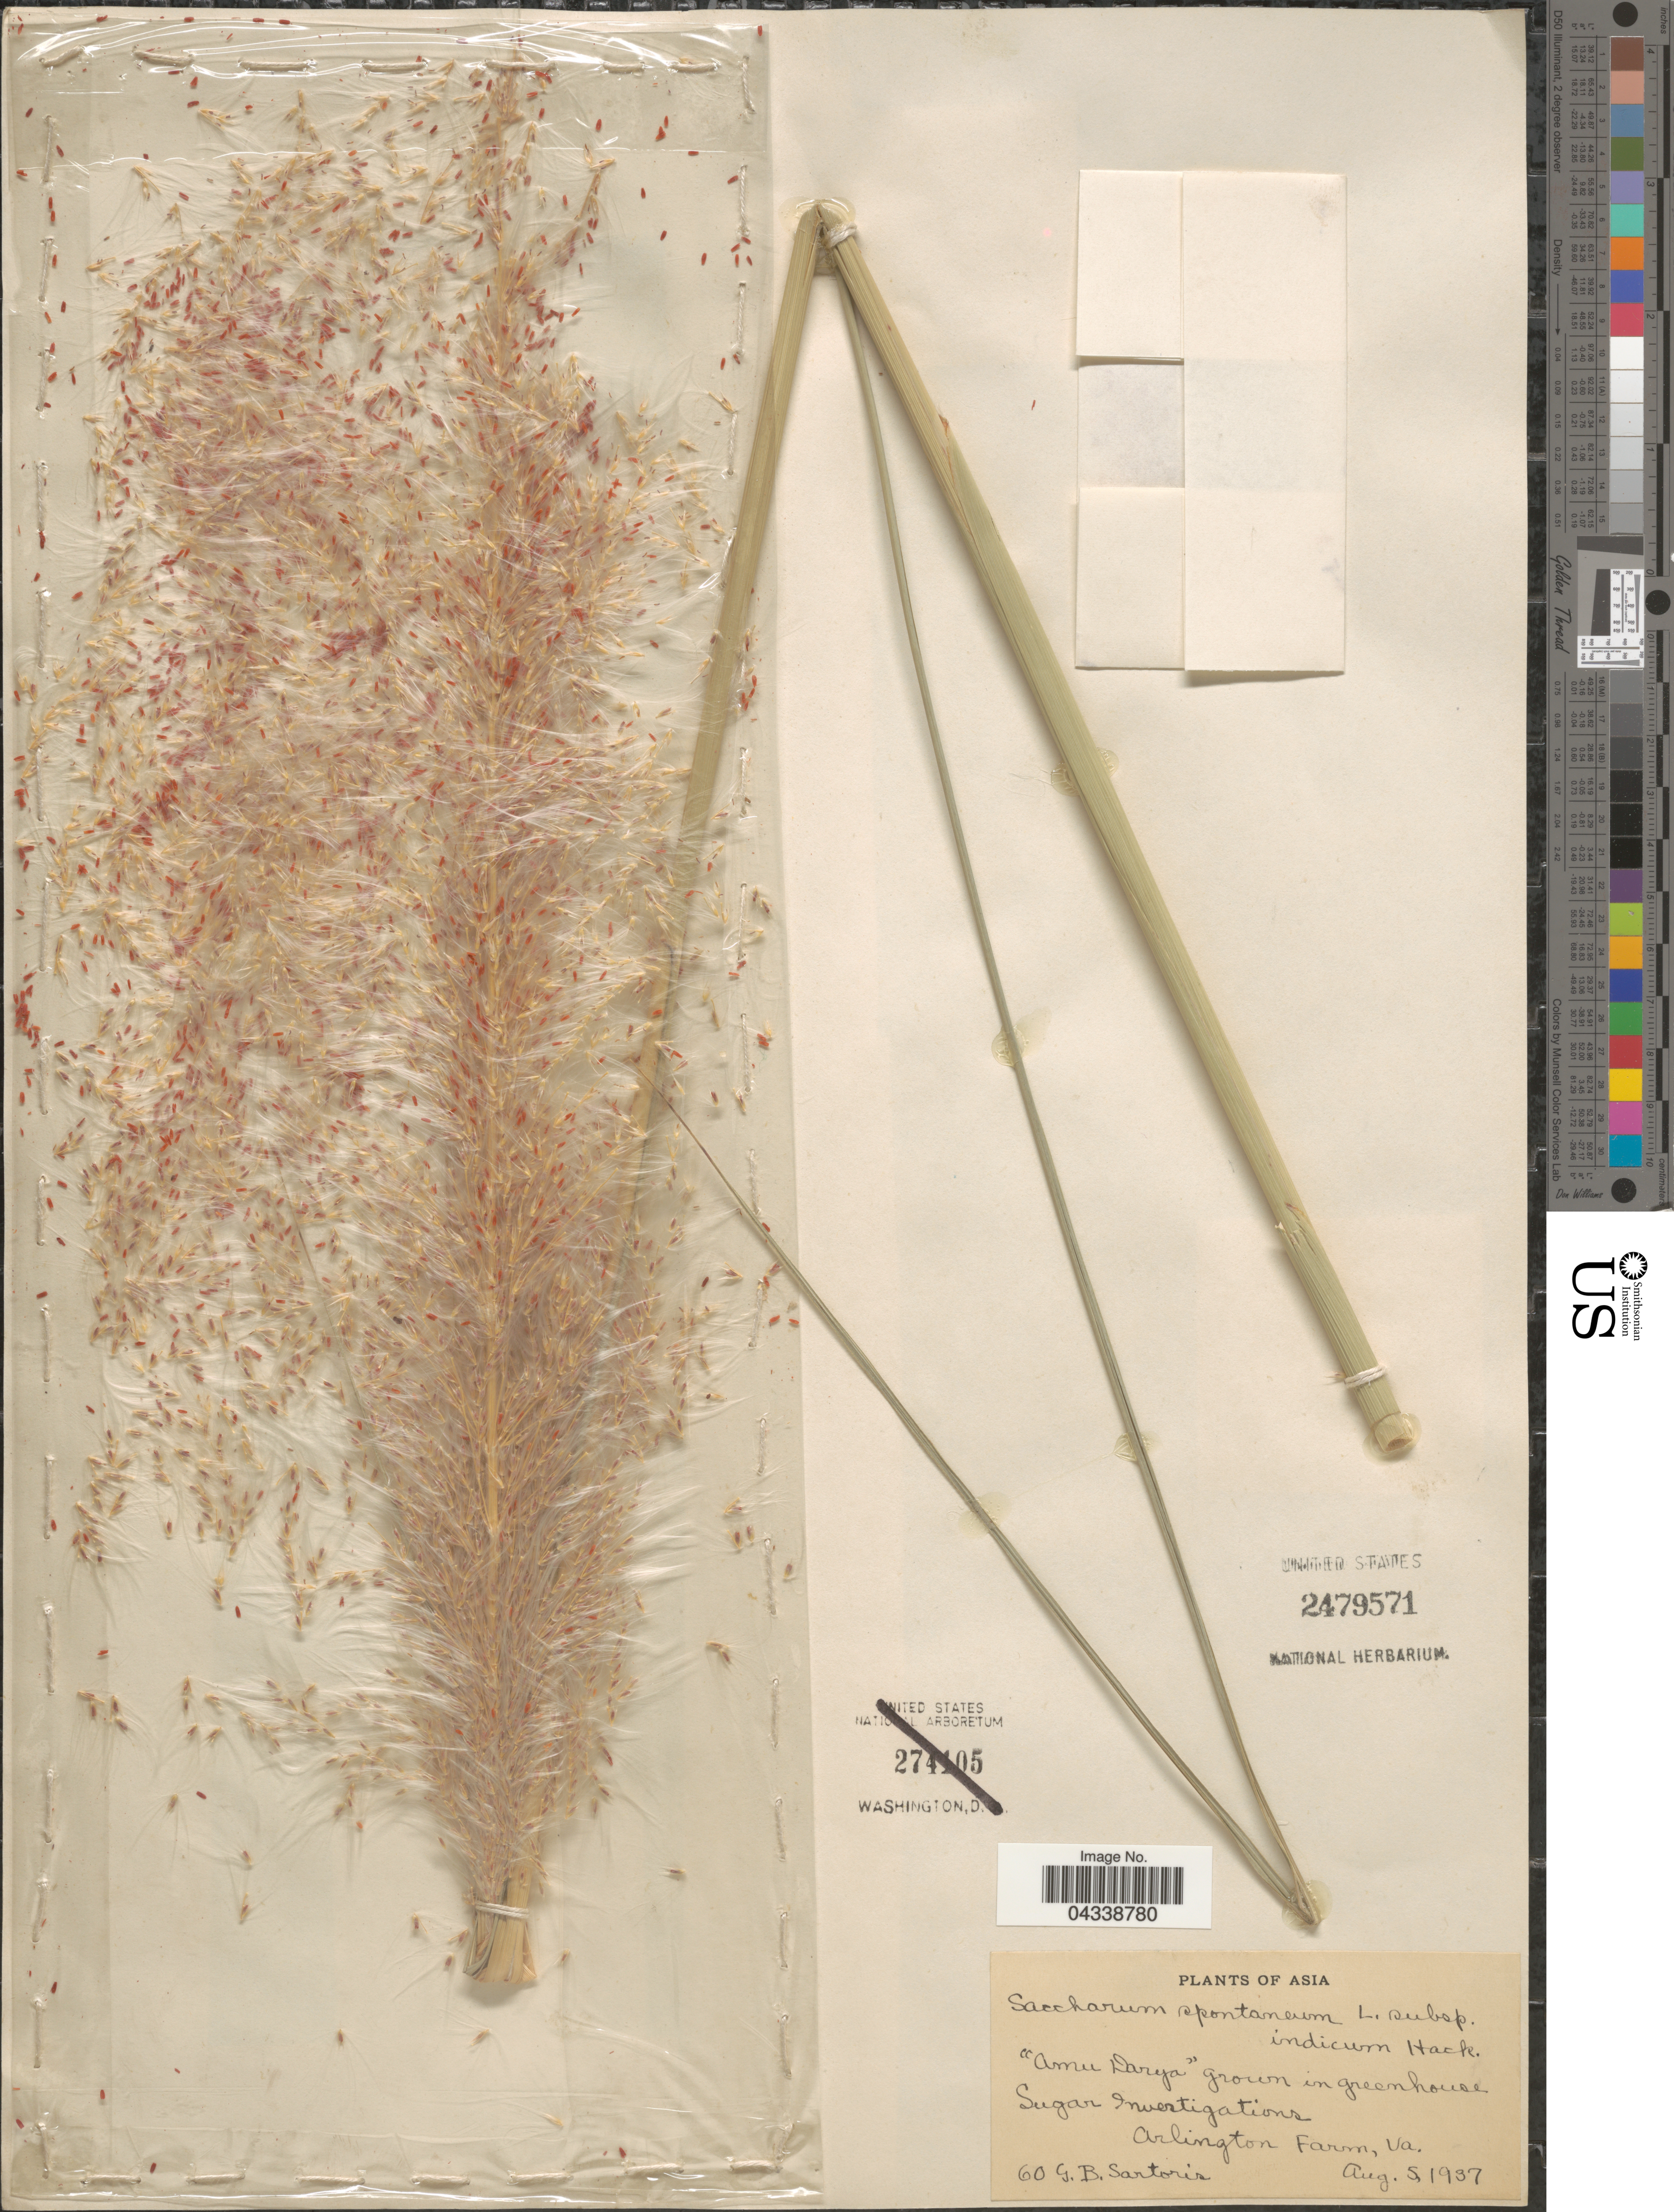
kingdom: Plantae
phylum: Tracheophyta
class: Liliopsida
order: Poales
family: Poaceae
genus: Saccharum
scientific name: Saccharum spontaneum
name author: L.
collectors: G. Sartoris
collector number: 60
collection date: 1937-08-05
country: United States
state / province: Virginia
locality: Amu Darya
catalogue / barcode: US 2479571